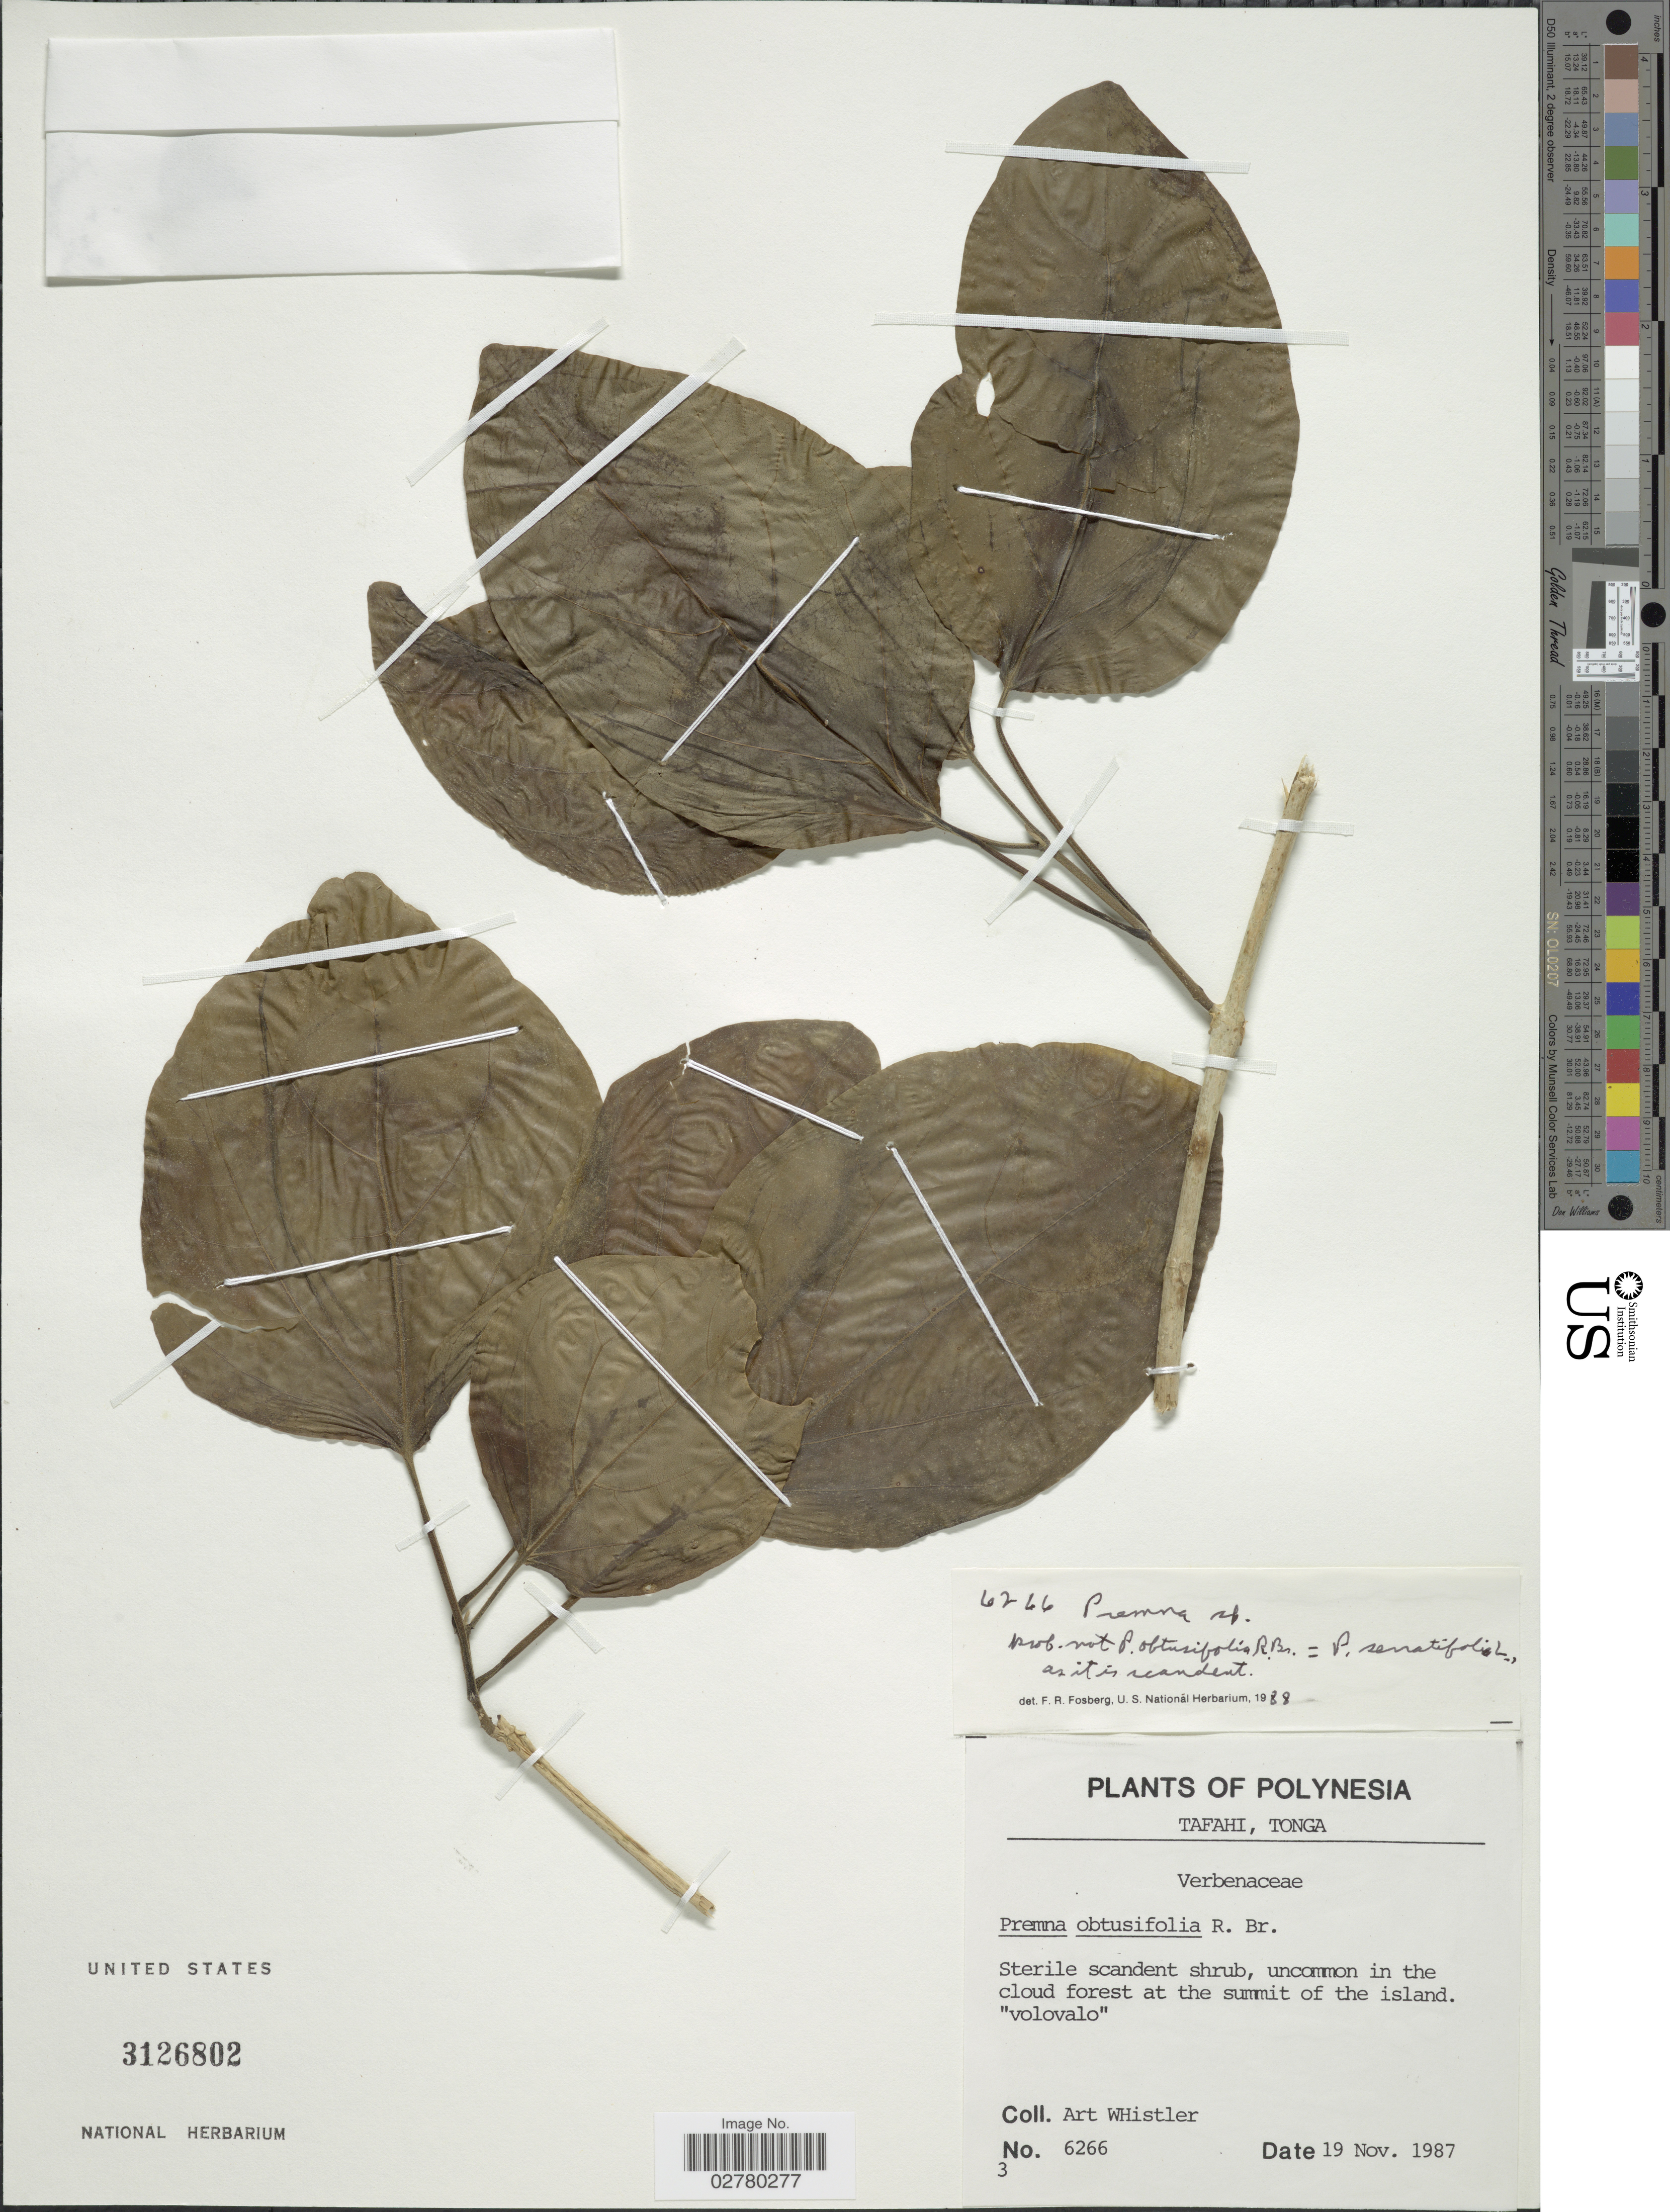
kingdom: Plantae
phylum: Tracheophyta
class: Magnoliopsida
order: Lamiales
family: Lamiaceae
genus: Premna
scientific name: Premna sp.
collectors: A. Whistler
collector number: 6266/3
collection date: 1987-11-19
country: Tonga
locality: Polynesia, Tahafi.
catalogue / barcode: US 3126802